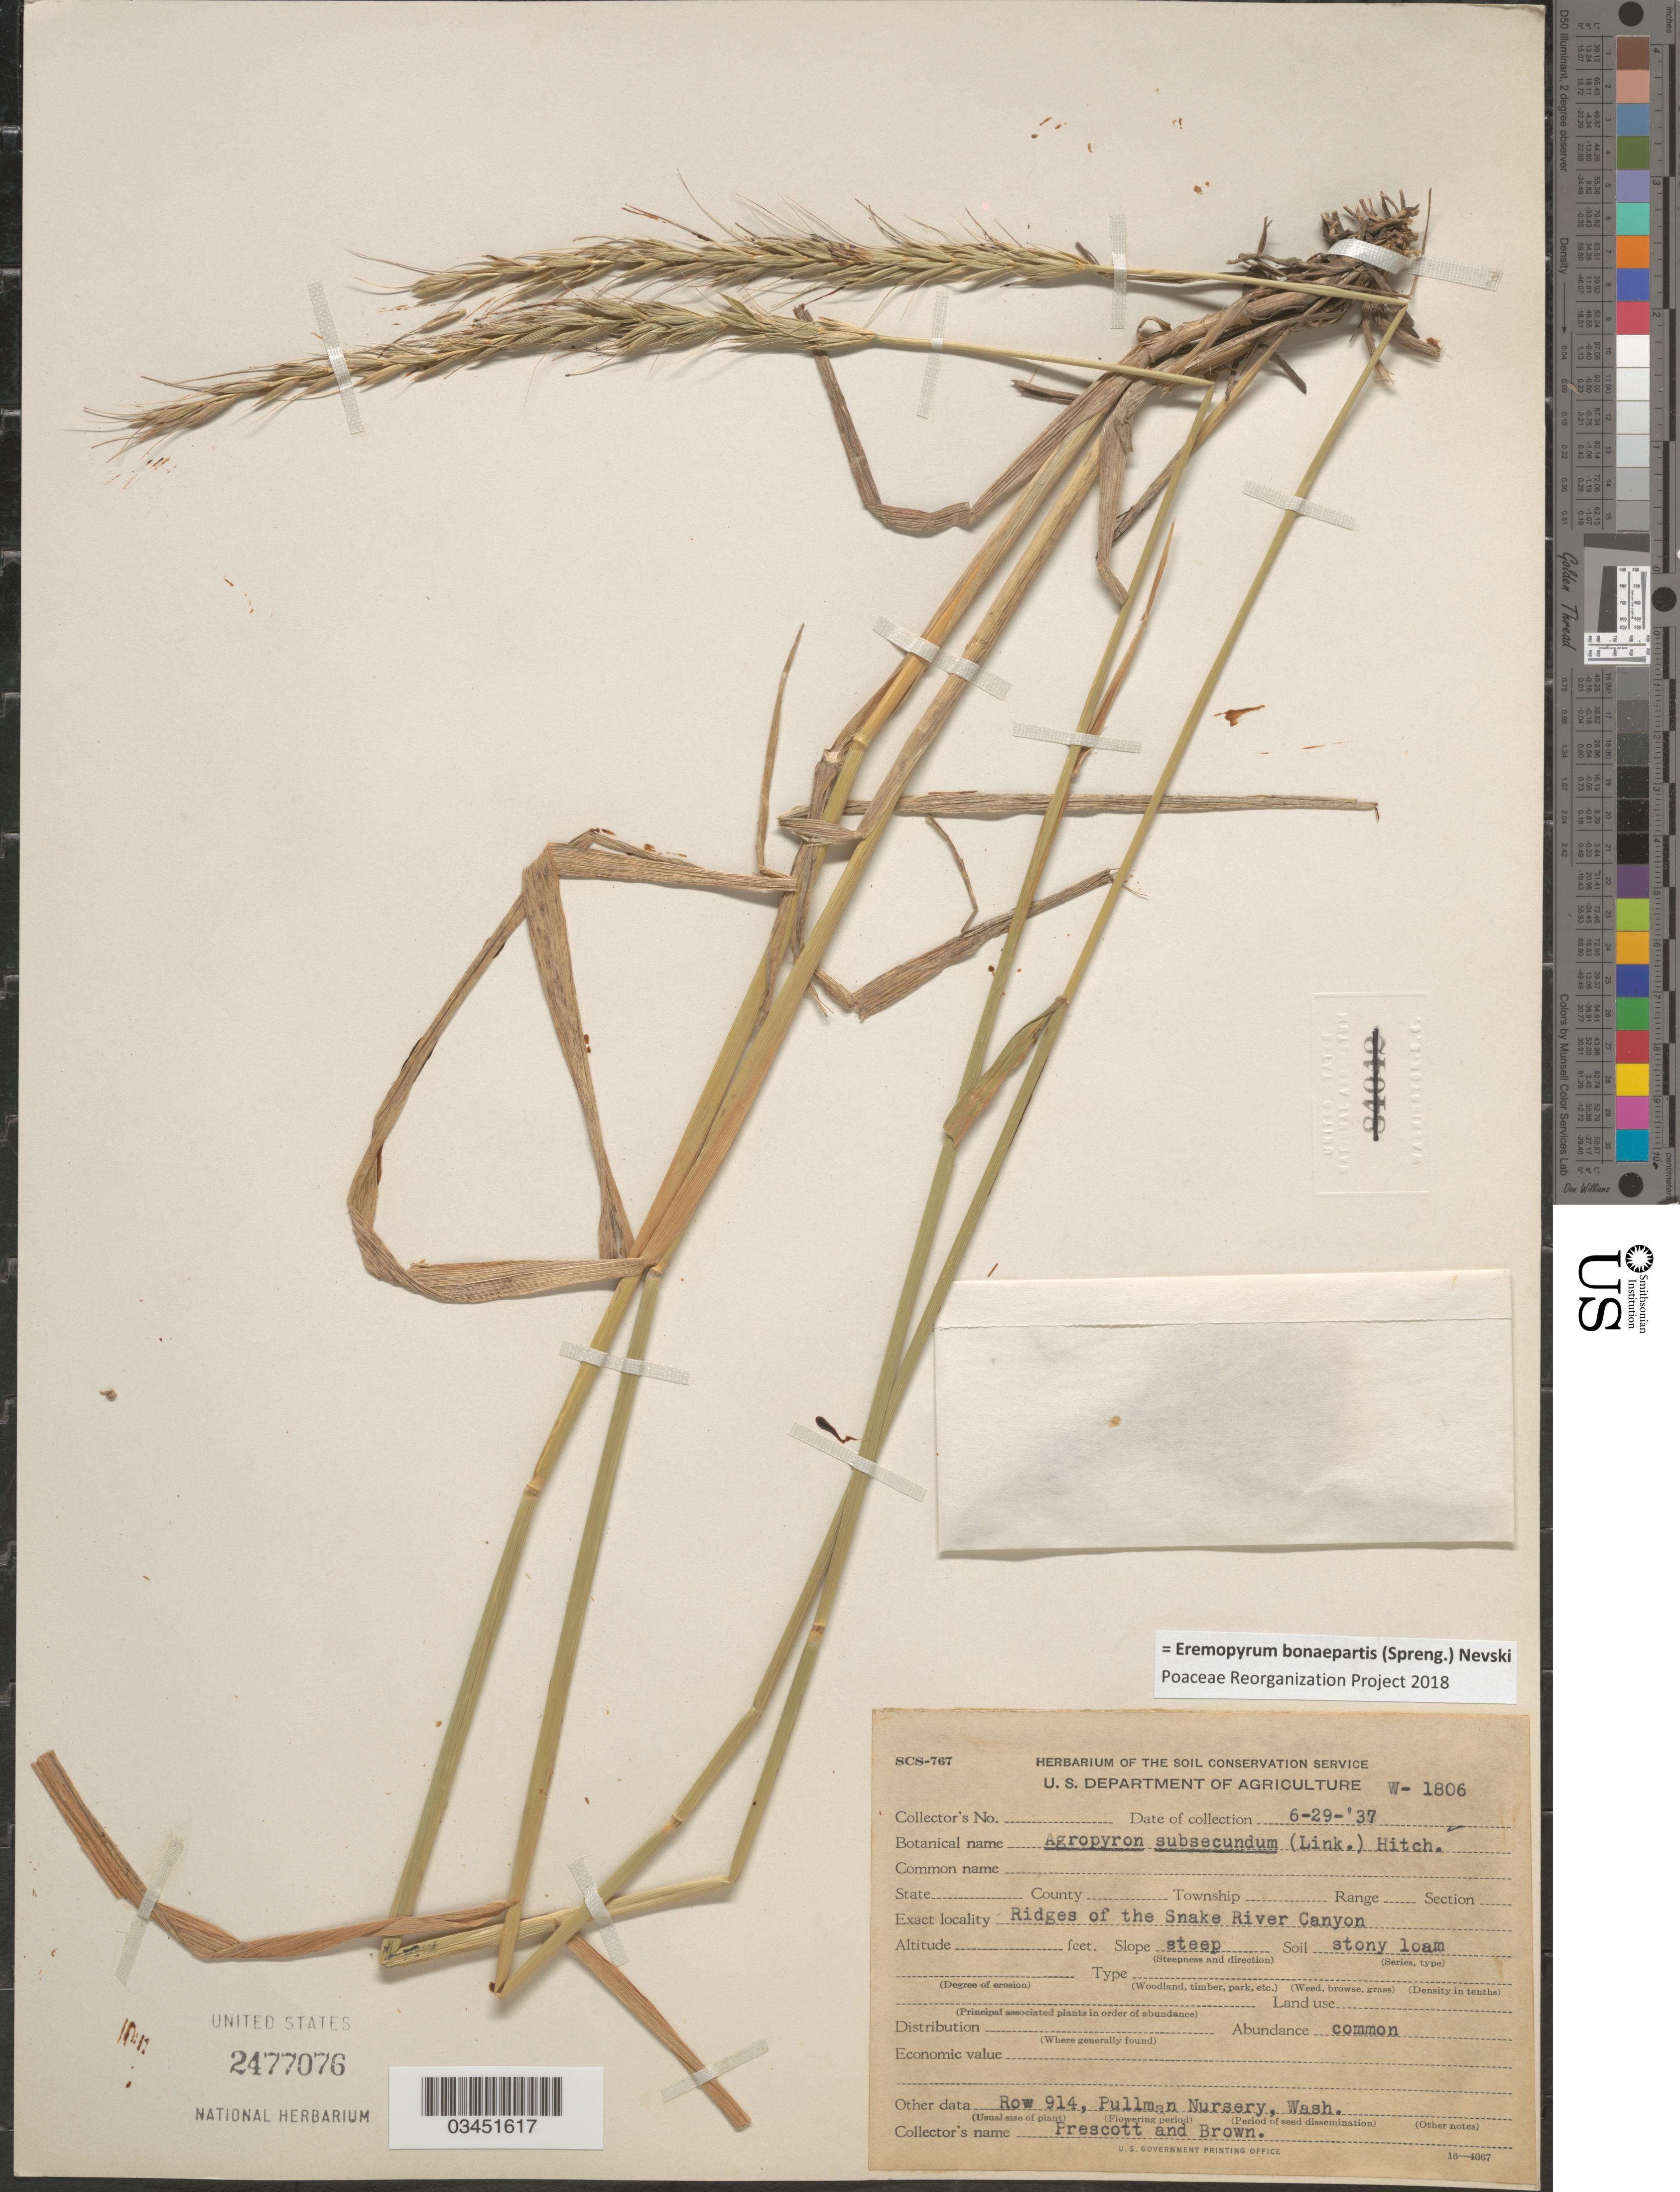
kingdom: Plantae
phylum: Tracheophyta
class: Liliopsida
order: Poales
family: Poaceae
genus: Eremopyrum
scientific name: Eremopyrum bonaepartis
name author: (Spreng.) Nevski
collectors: -. Prescott & -- Brown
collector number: W-1806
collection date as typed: Transcribed d/m/y: 29/6/37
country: United States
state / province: Washington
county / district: Whitman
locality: Row 914, Pullman Nursery.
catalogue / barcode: US 2477076